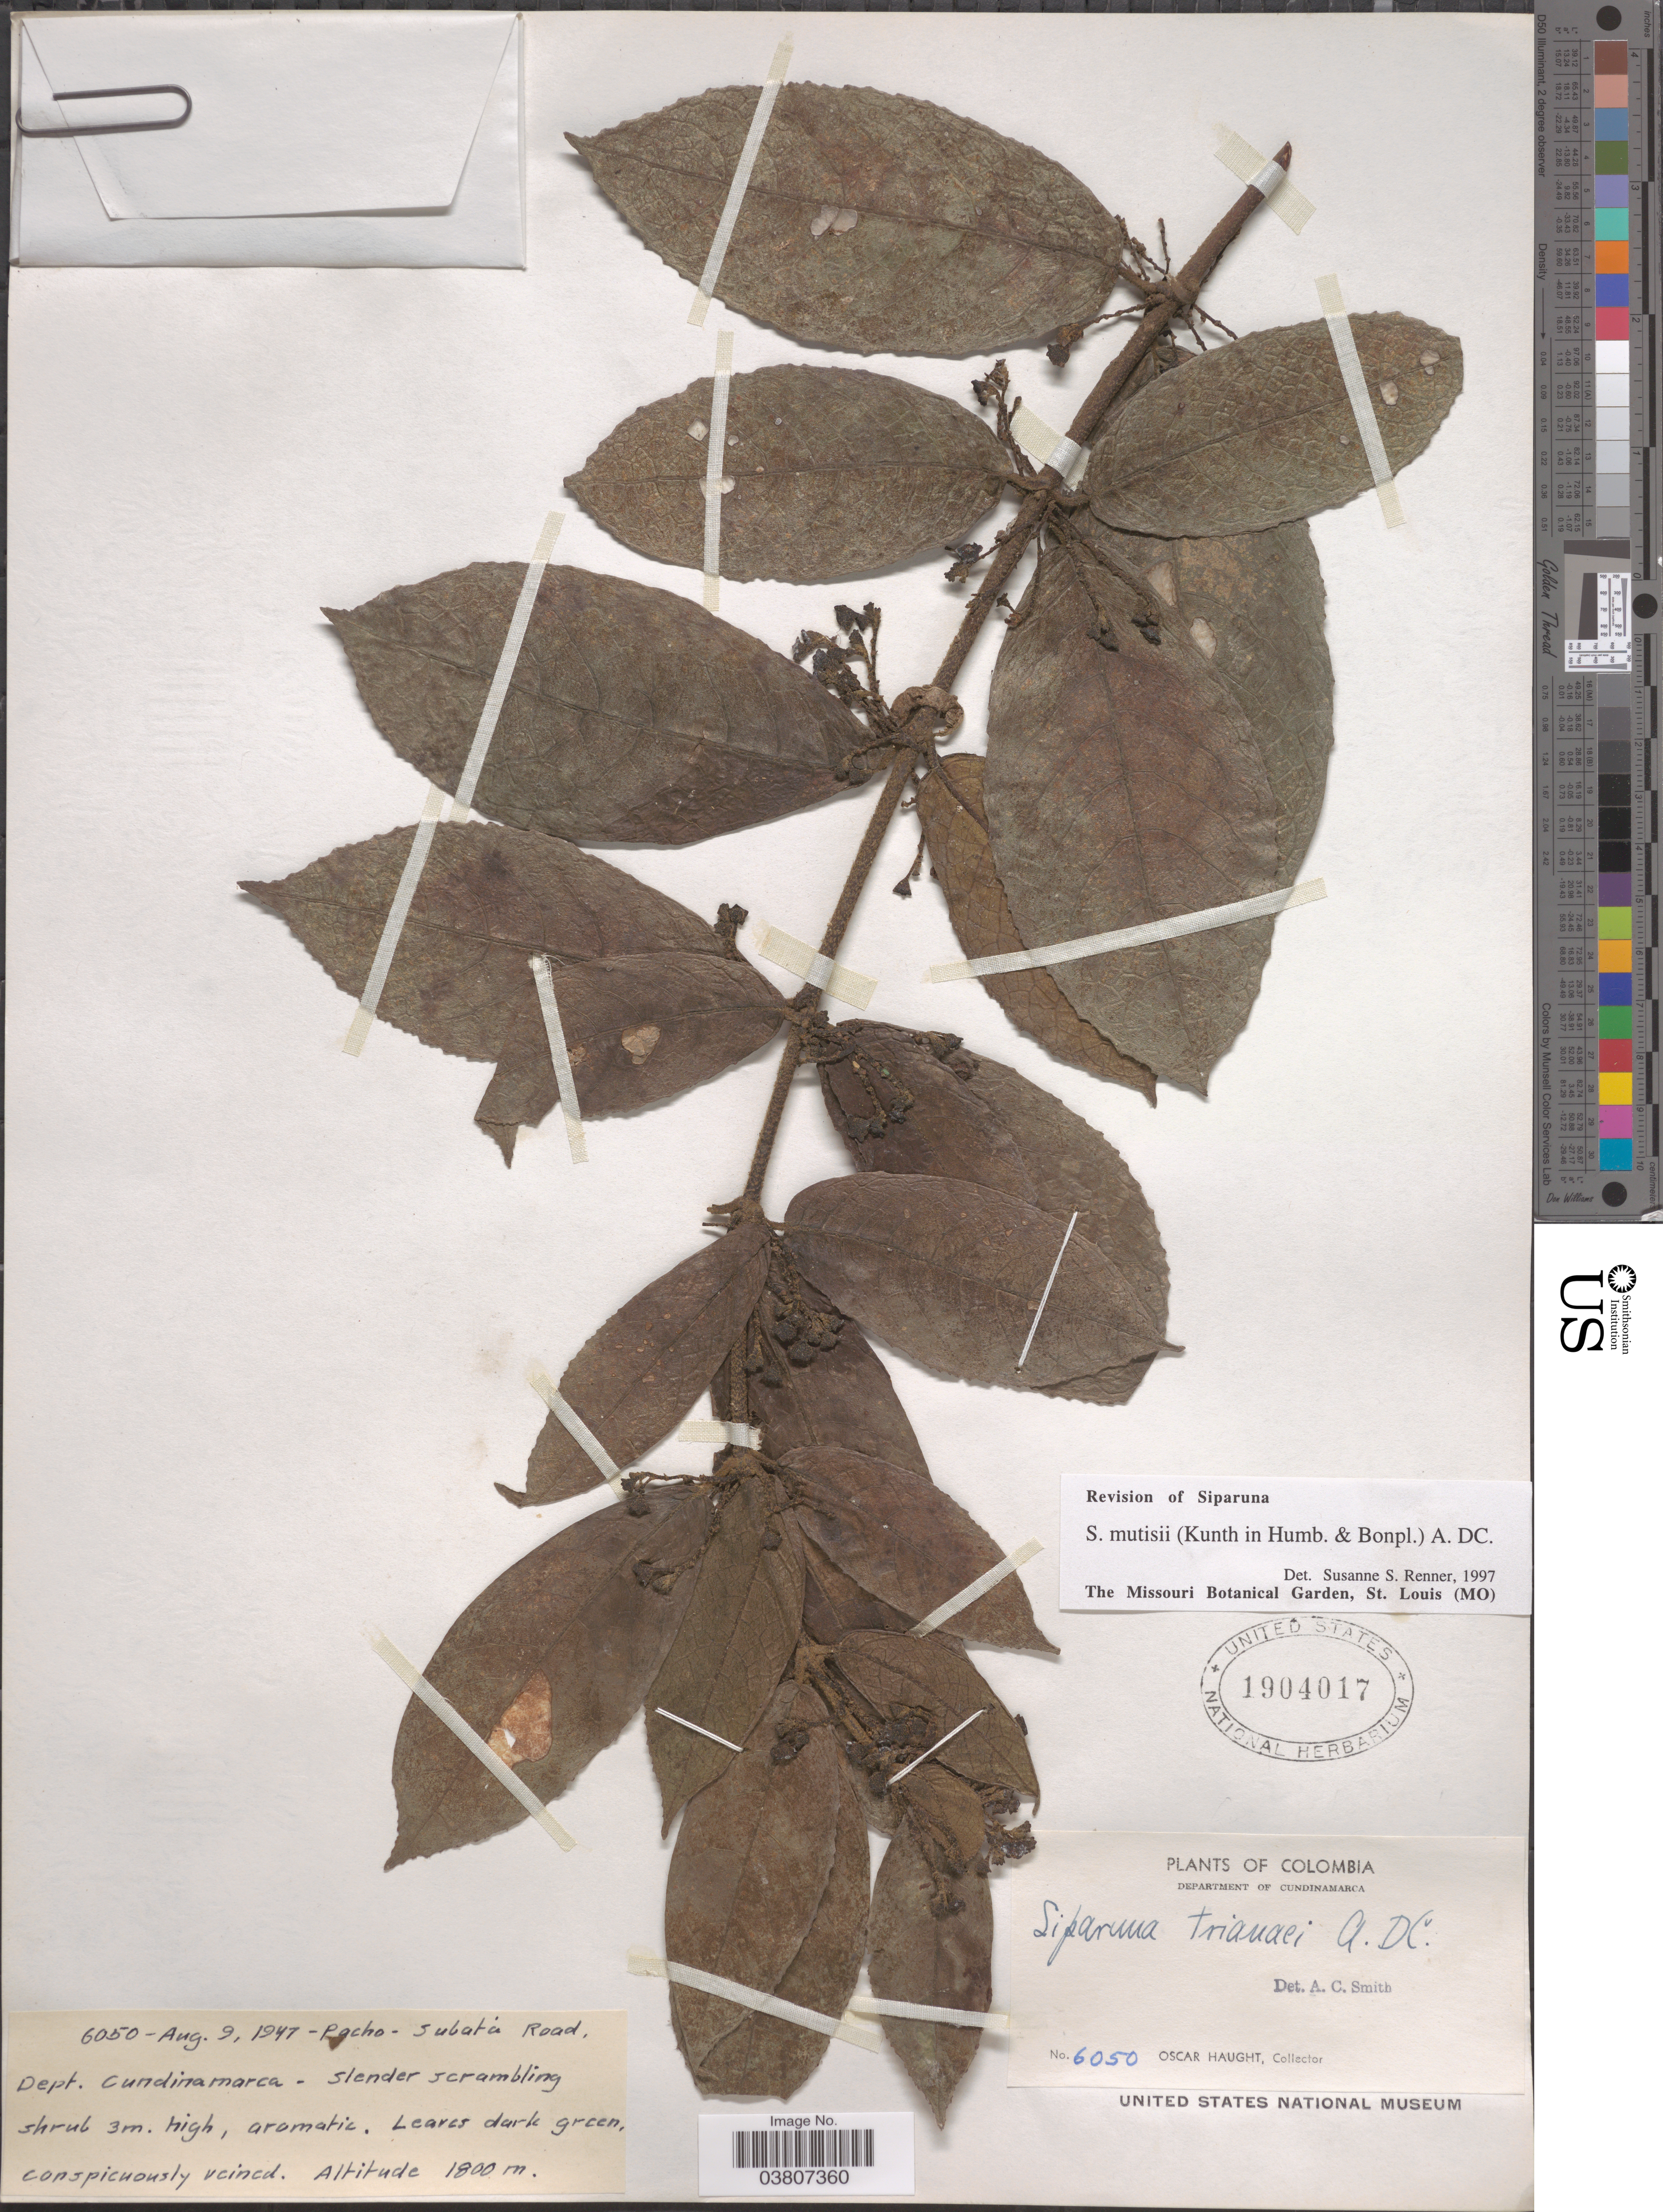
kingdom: Plantae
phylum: Tracheophyta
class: Magnoliopsida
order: Laurales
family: Siparunaceae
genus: Siparuna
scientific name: Siparuna mutisii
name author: (Kunth) A. DC.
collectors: O. L. Haught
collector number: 6050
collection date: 1947-08-09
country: Colombia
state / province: Cundinamarca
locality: Department of Cundinamarca. Pacho- Subatá Road.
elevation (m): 1800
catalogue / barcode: US 1904017